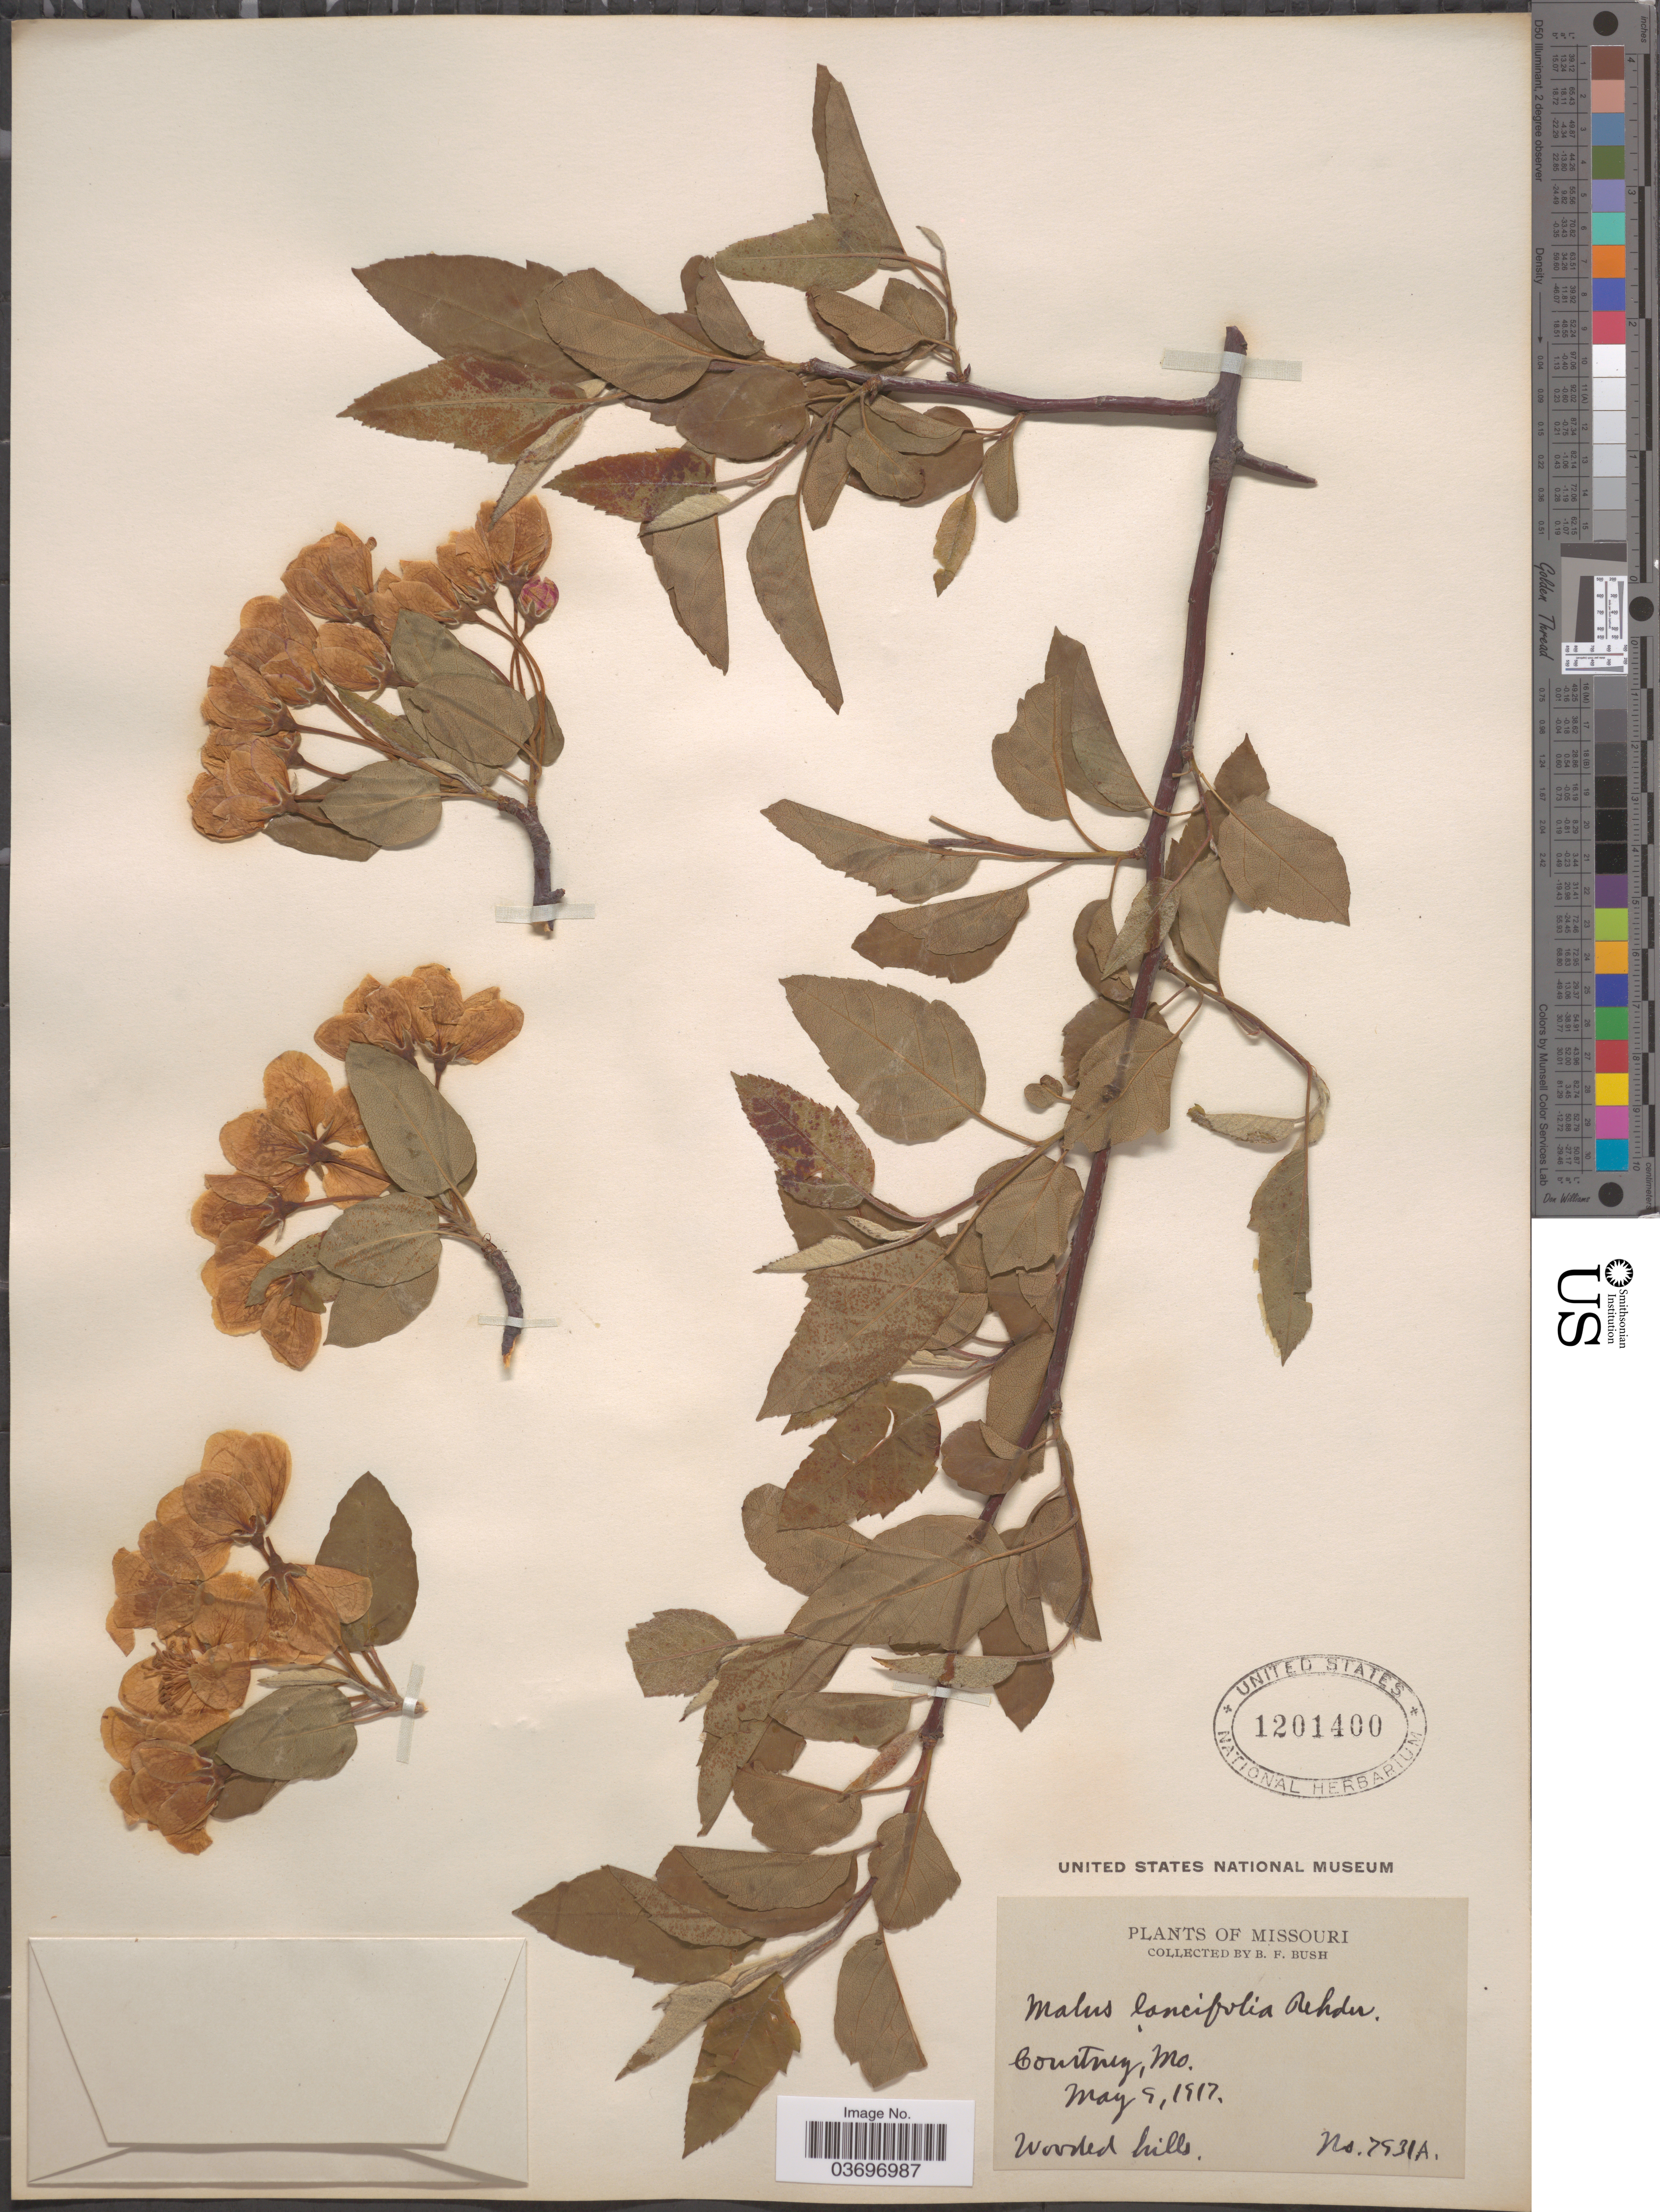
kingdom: Plantae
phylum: Tracheophyta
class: Magnoliopsida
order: Rosales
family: Rosaceae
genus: Malus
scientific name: Malus lancifolia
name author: Rehder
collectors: B. F. Bush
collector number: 7931A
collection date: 1917-05-09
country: United States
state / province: Missouri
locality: Courtney.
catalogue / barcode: US 1201400